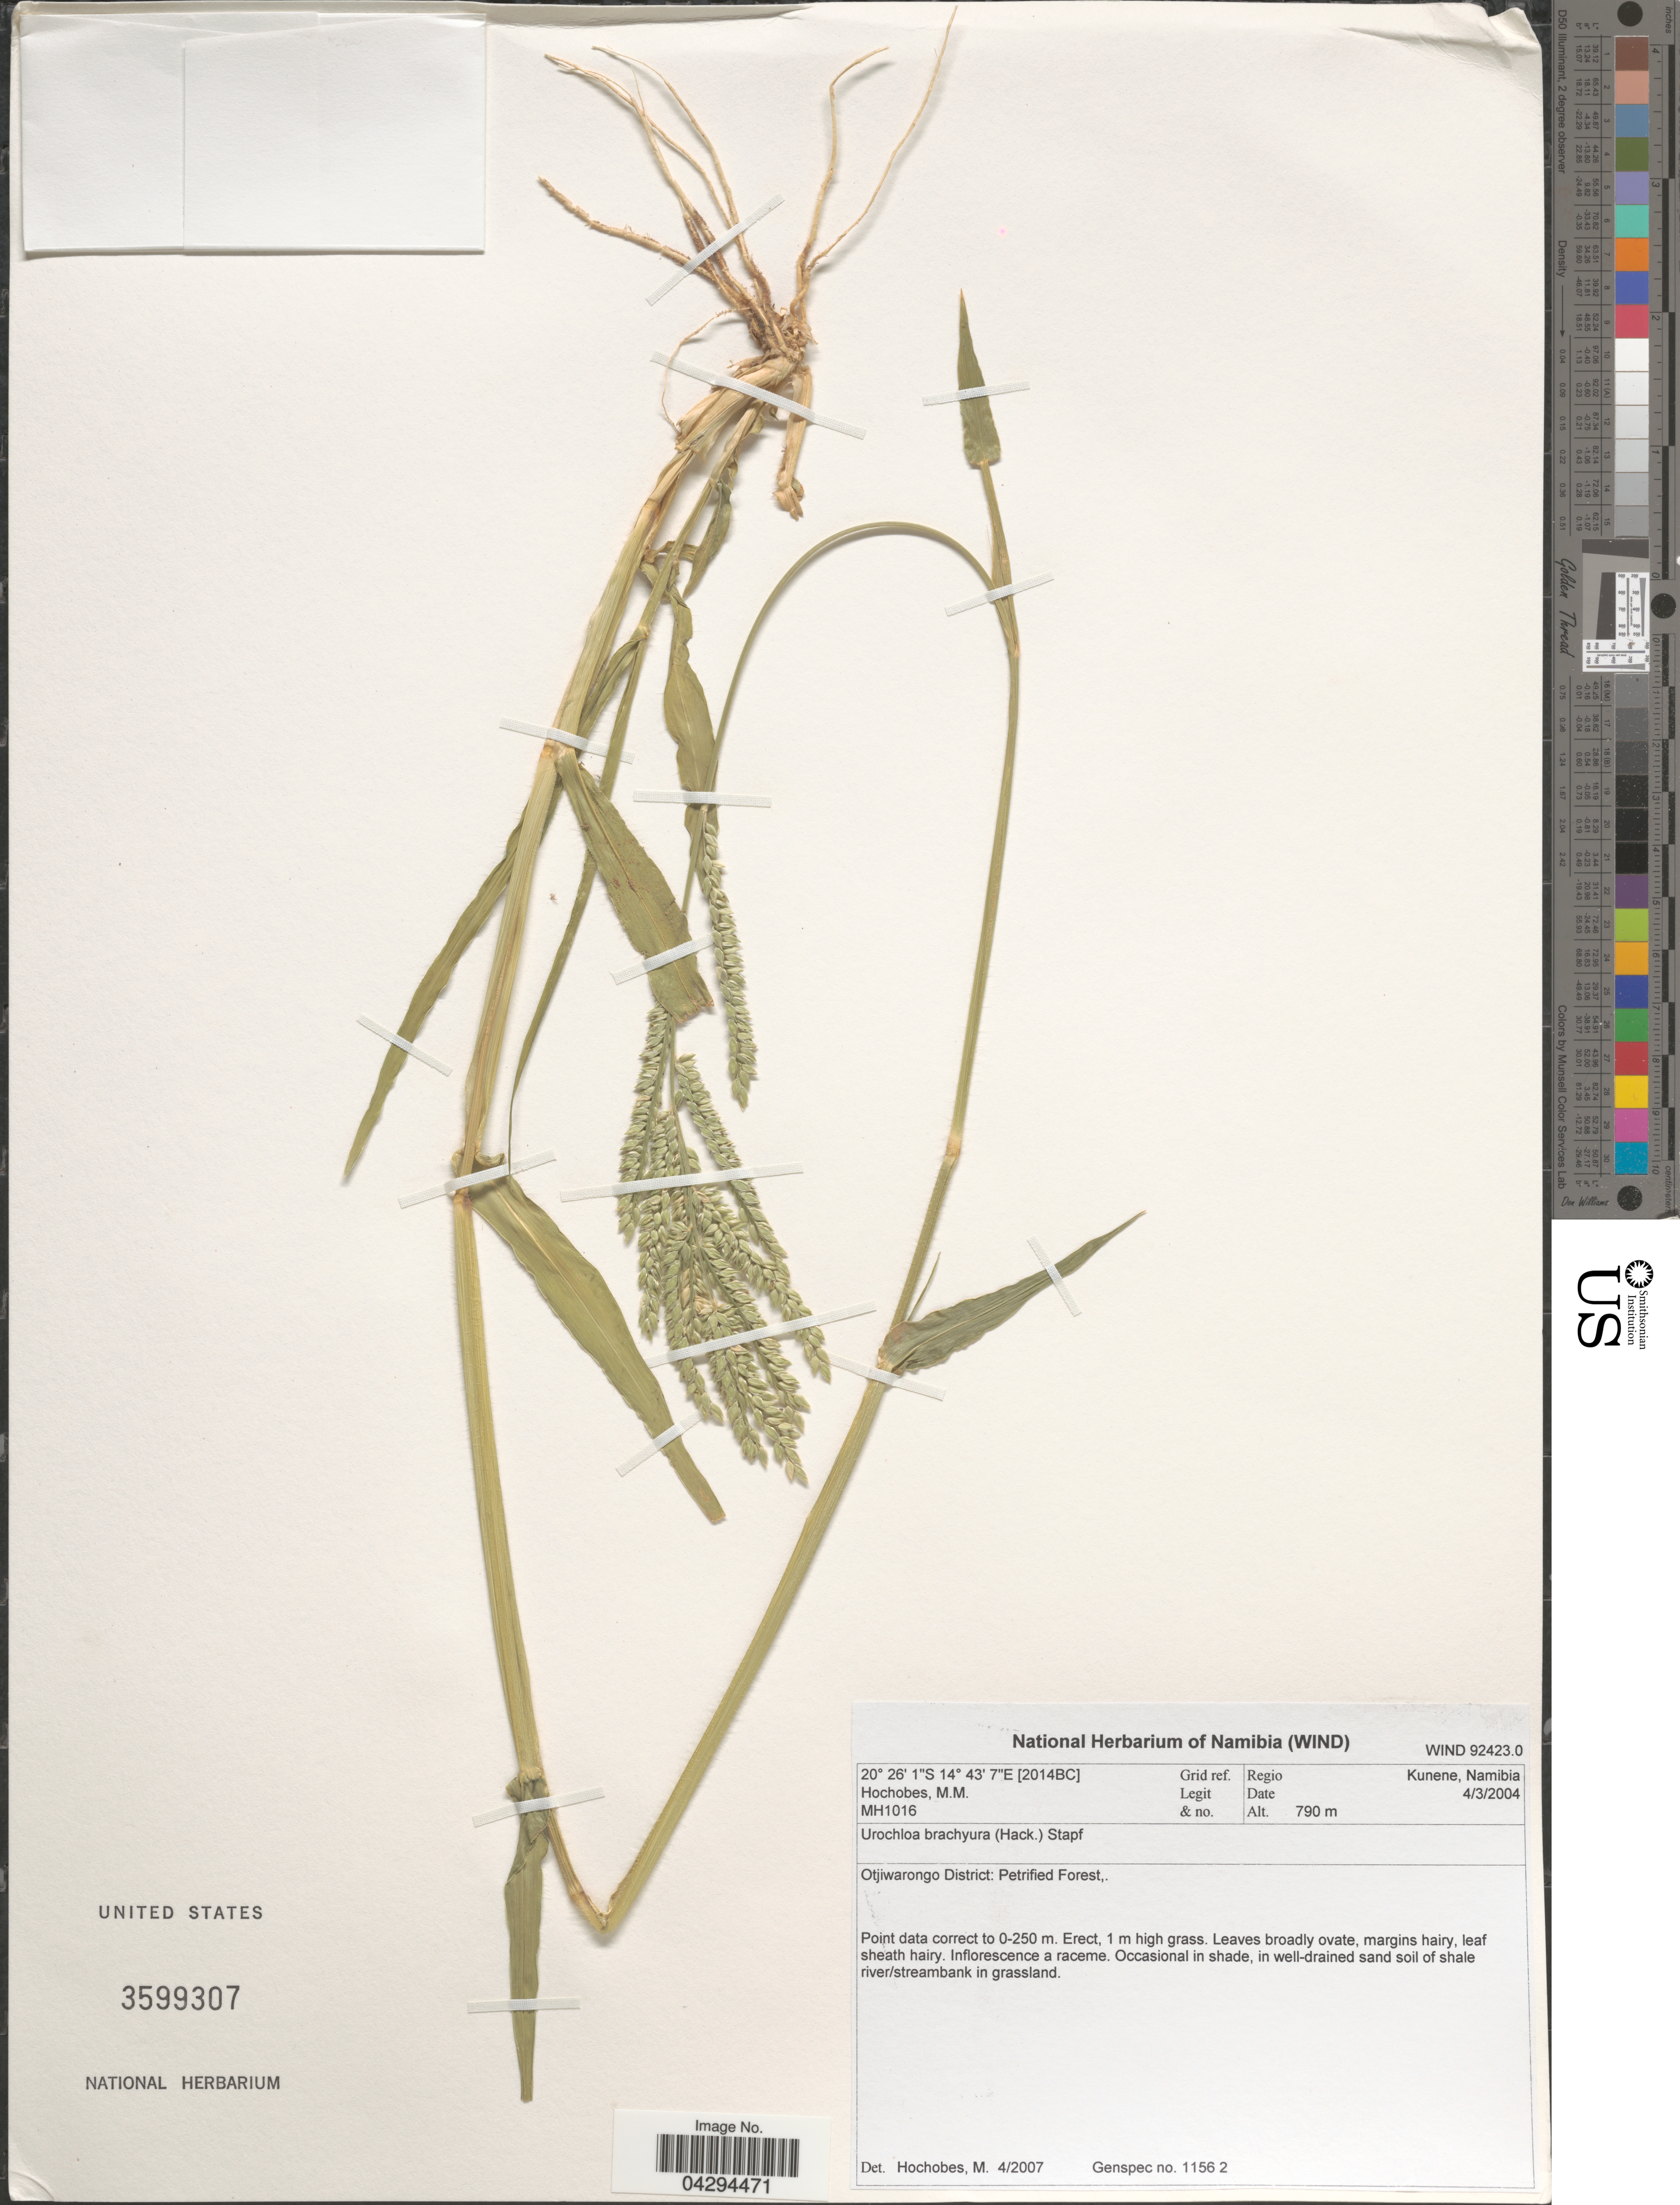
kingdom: Plantae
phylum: Tracheophyta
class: Liliopsida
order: Poales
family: Poaceae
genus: Urochloa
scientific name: Urochloa brachyura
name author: Hack. ex Schinz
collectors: M. Hochobes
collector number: MH1016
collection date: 2004-03-04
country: Namibia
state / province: Kunene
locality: [2014BC] Grid ref. Regio Kunene. Otjiwarongo District: Petrified Forest.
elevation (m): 790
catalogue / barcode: US 3599307